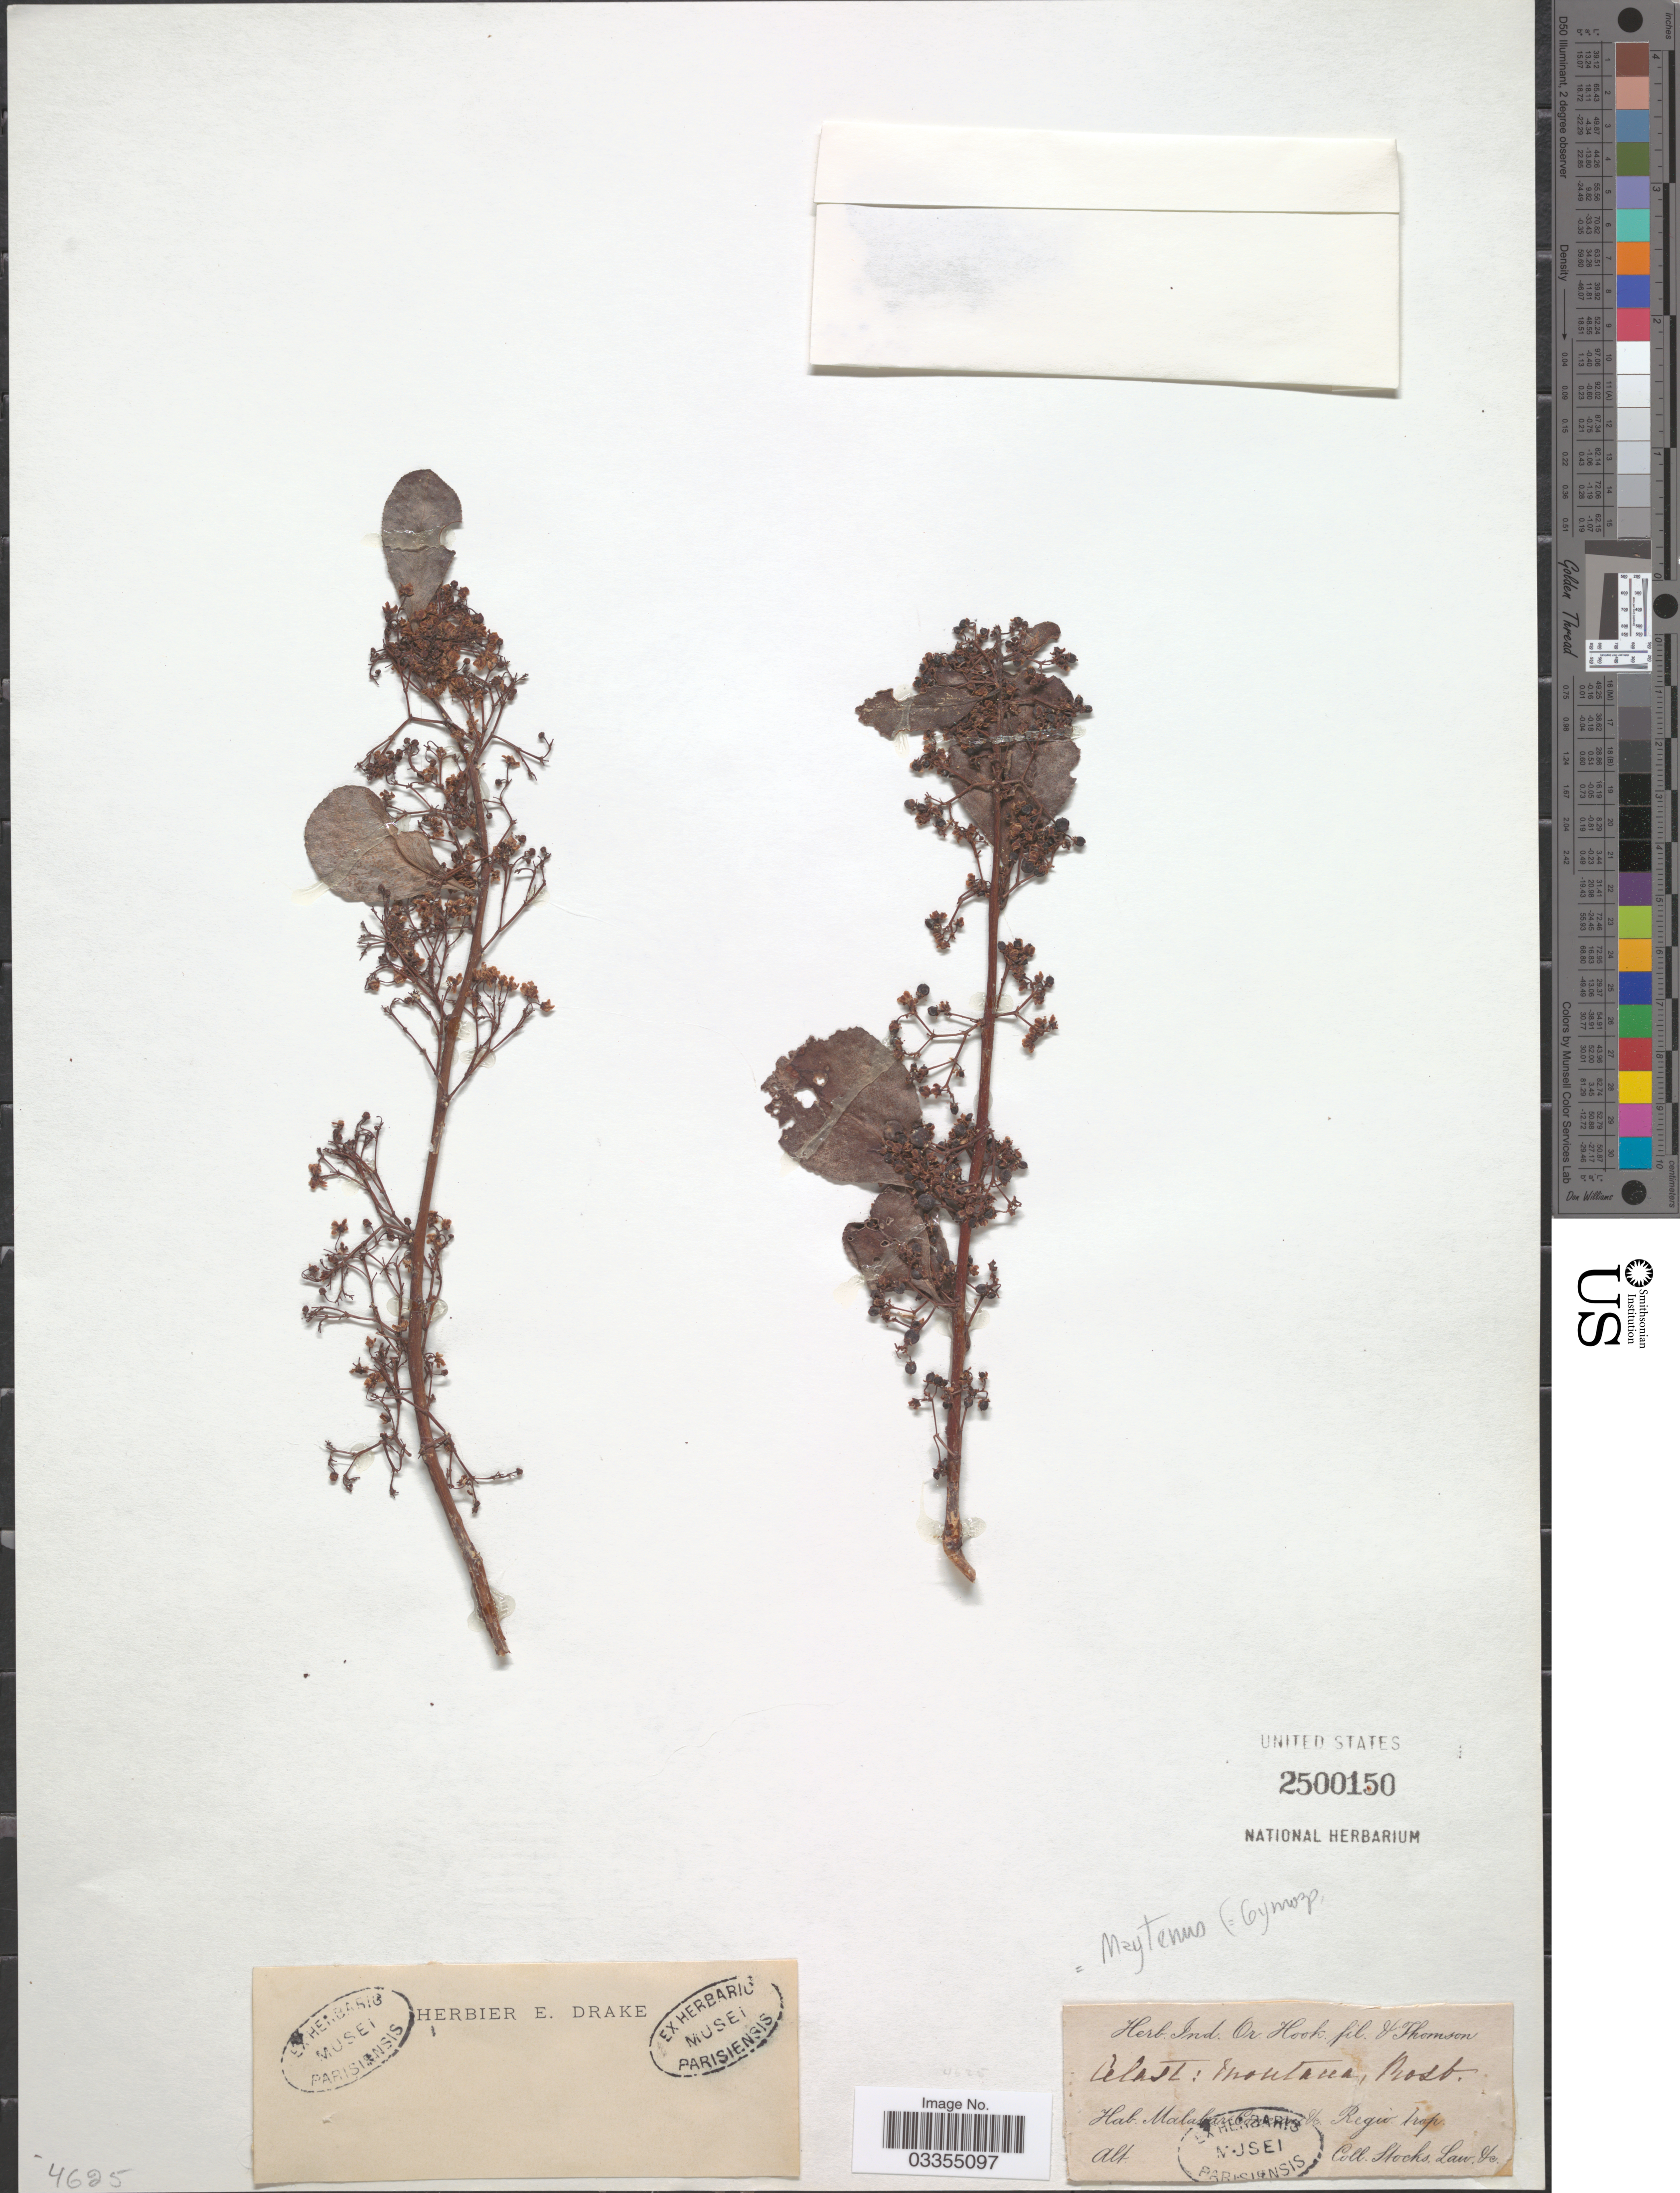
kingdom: Plantae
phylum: Tracheophyta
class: Magnoliopsida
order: Celastrales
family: Celastraceae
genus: Gymnosporia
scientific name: Gymnosporia montana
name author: (Roth) Benth.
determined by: Strong, Mark T., (BOT), Smithsonian Institution - National Museum of Natural History (UNITED STATES)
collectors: Stocks, -- & -. Law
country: India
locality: Malabar Co [illegible text]. Regio. trop.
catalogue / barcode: US 2500150